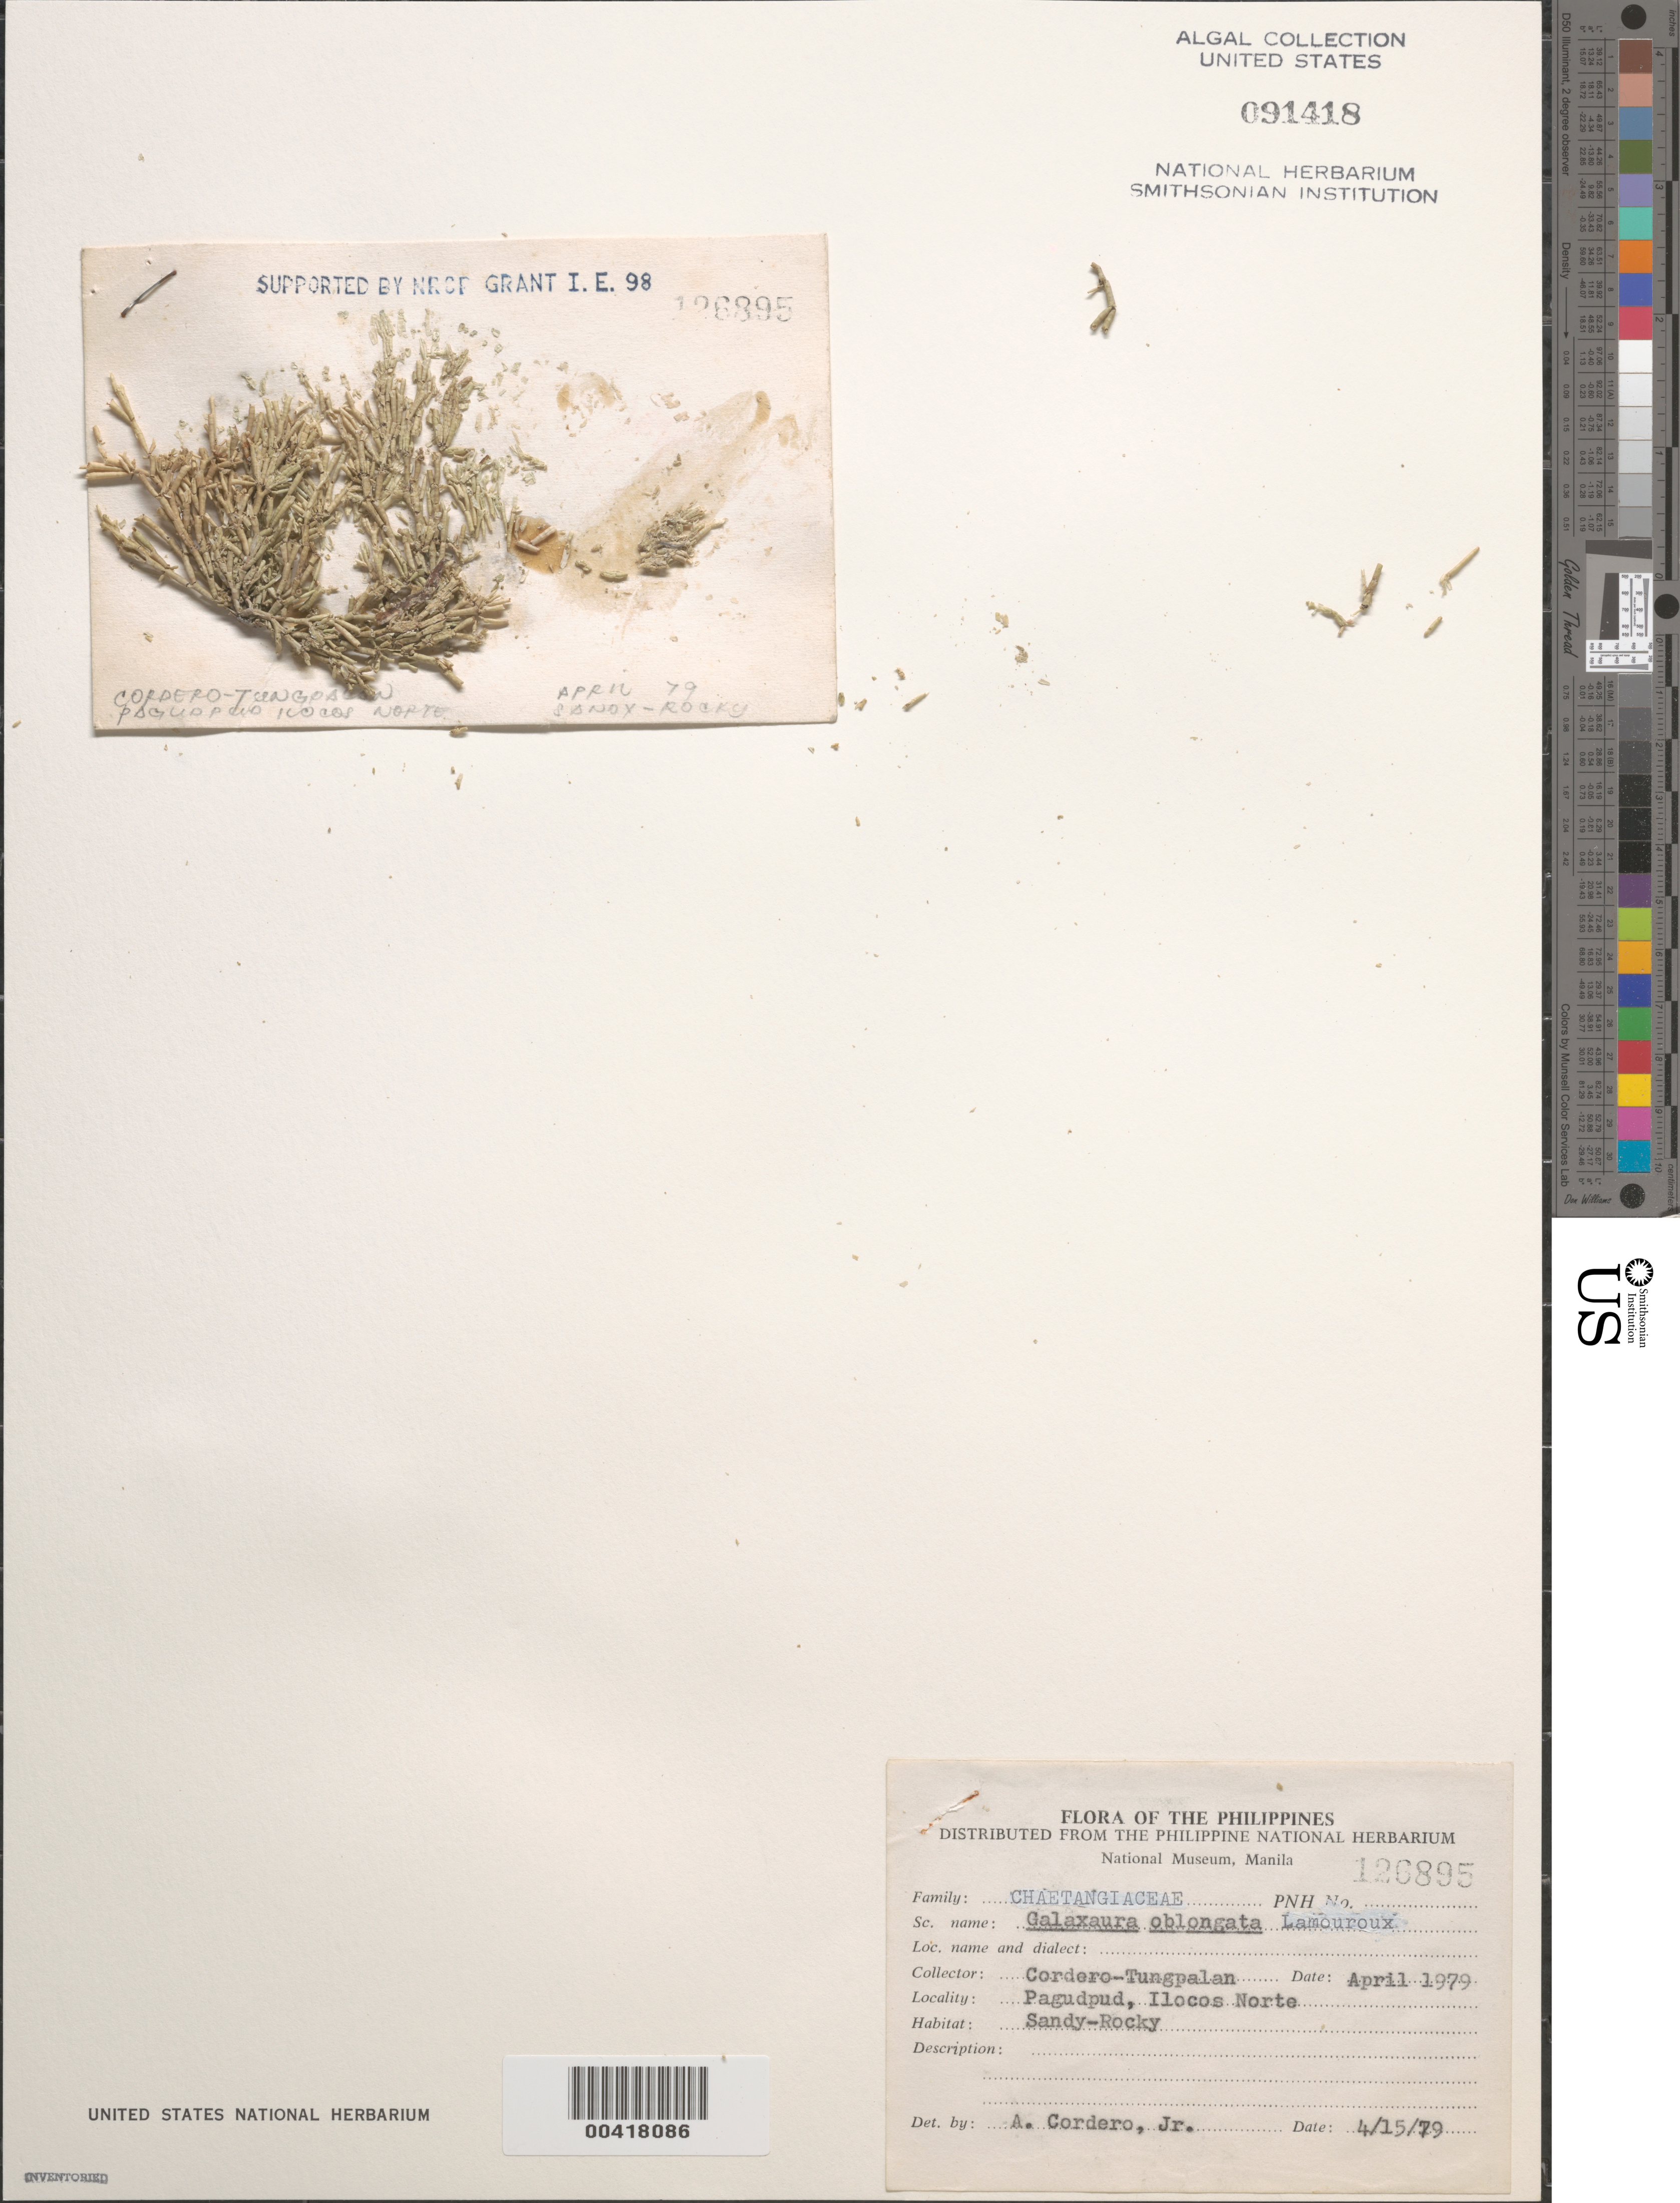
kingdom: Plantae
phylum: Rhodophyta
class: Florideophyceae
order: Nemaliales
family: Galaxauraceae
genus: Tricleocarpa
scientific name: Tricleocarpa fragilis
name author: (L.) Huisman & R.A. Towns.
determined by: Algae name updating Project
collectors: P. A. Cordero & A. Tungpalan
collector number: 126895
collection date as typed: Apr 1979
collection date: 1979-04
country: Philippines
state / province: Ilocos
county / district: Ilocos Norte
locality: Pagudpud, ilocos norte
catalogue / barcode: US 91418